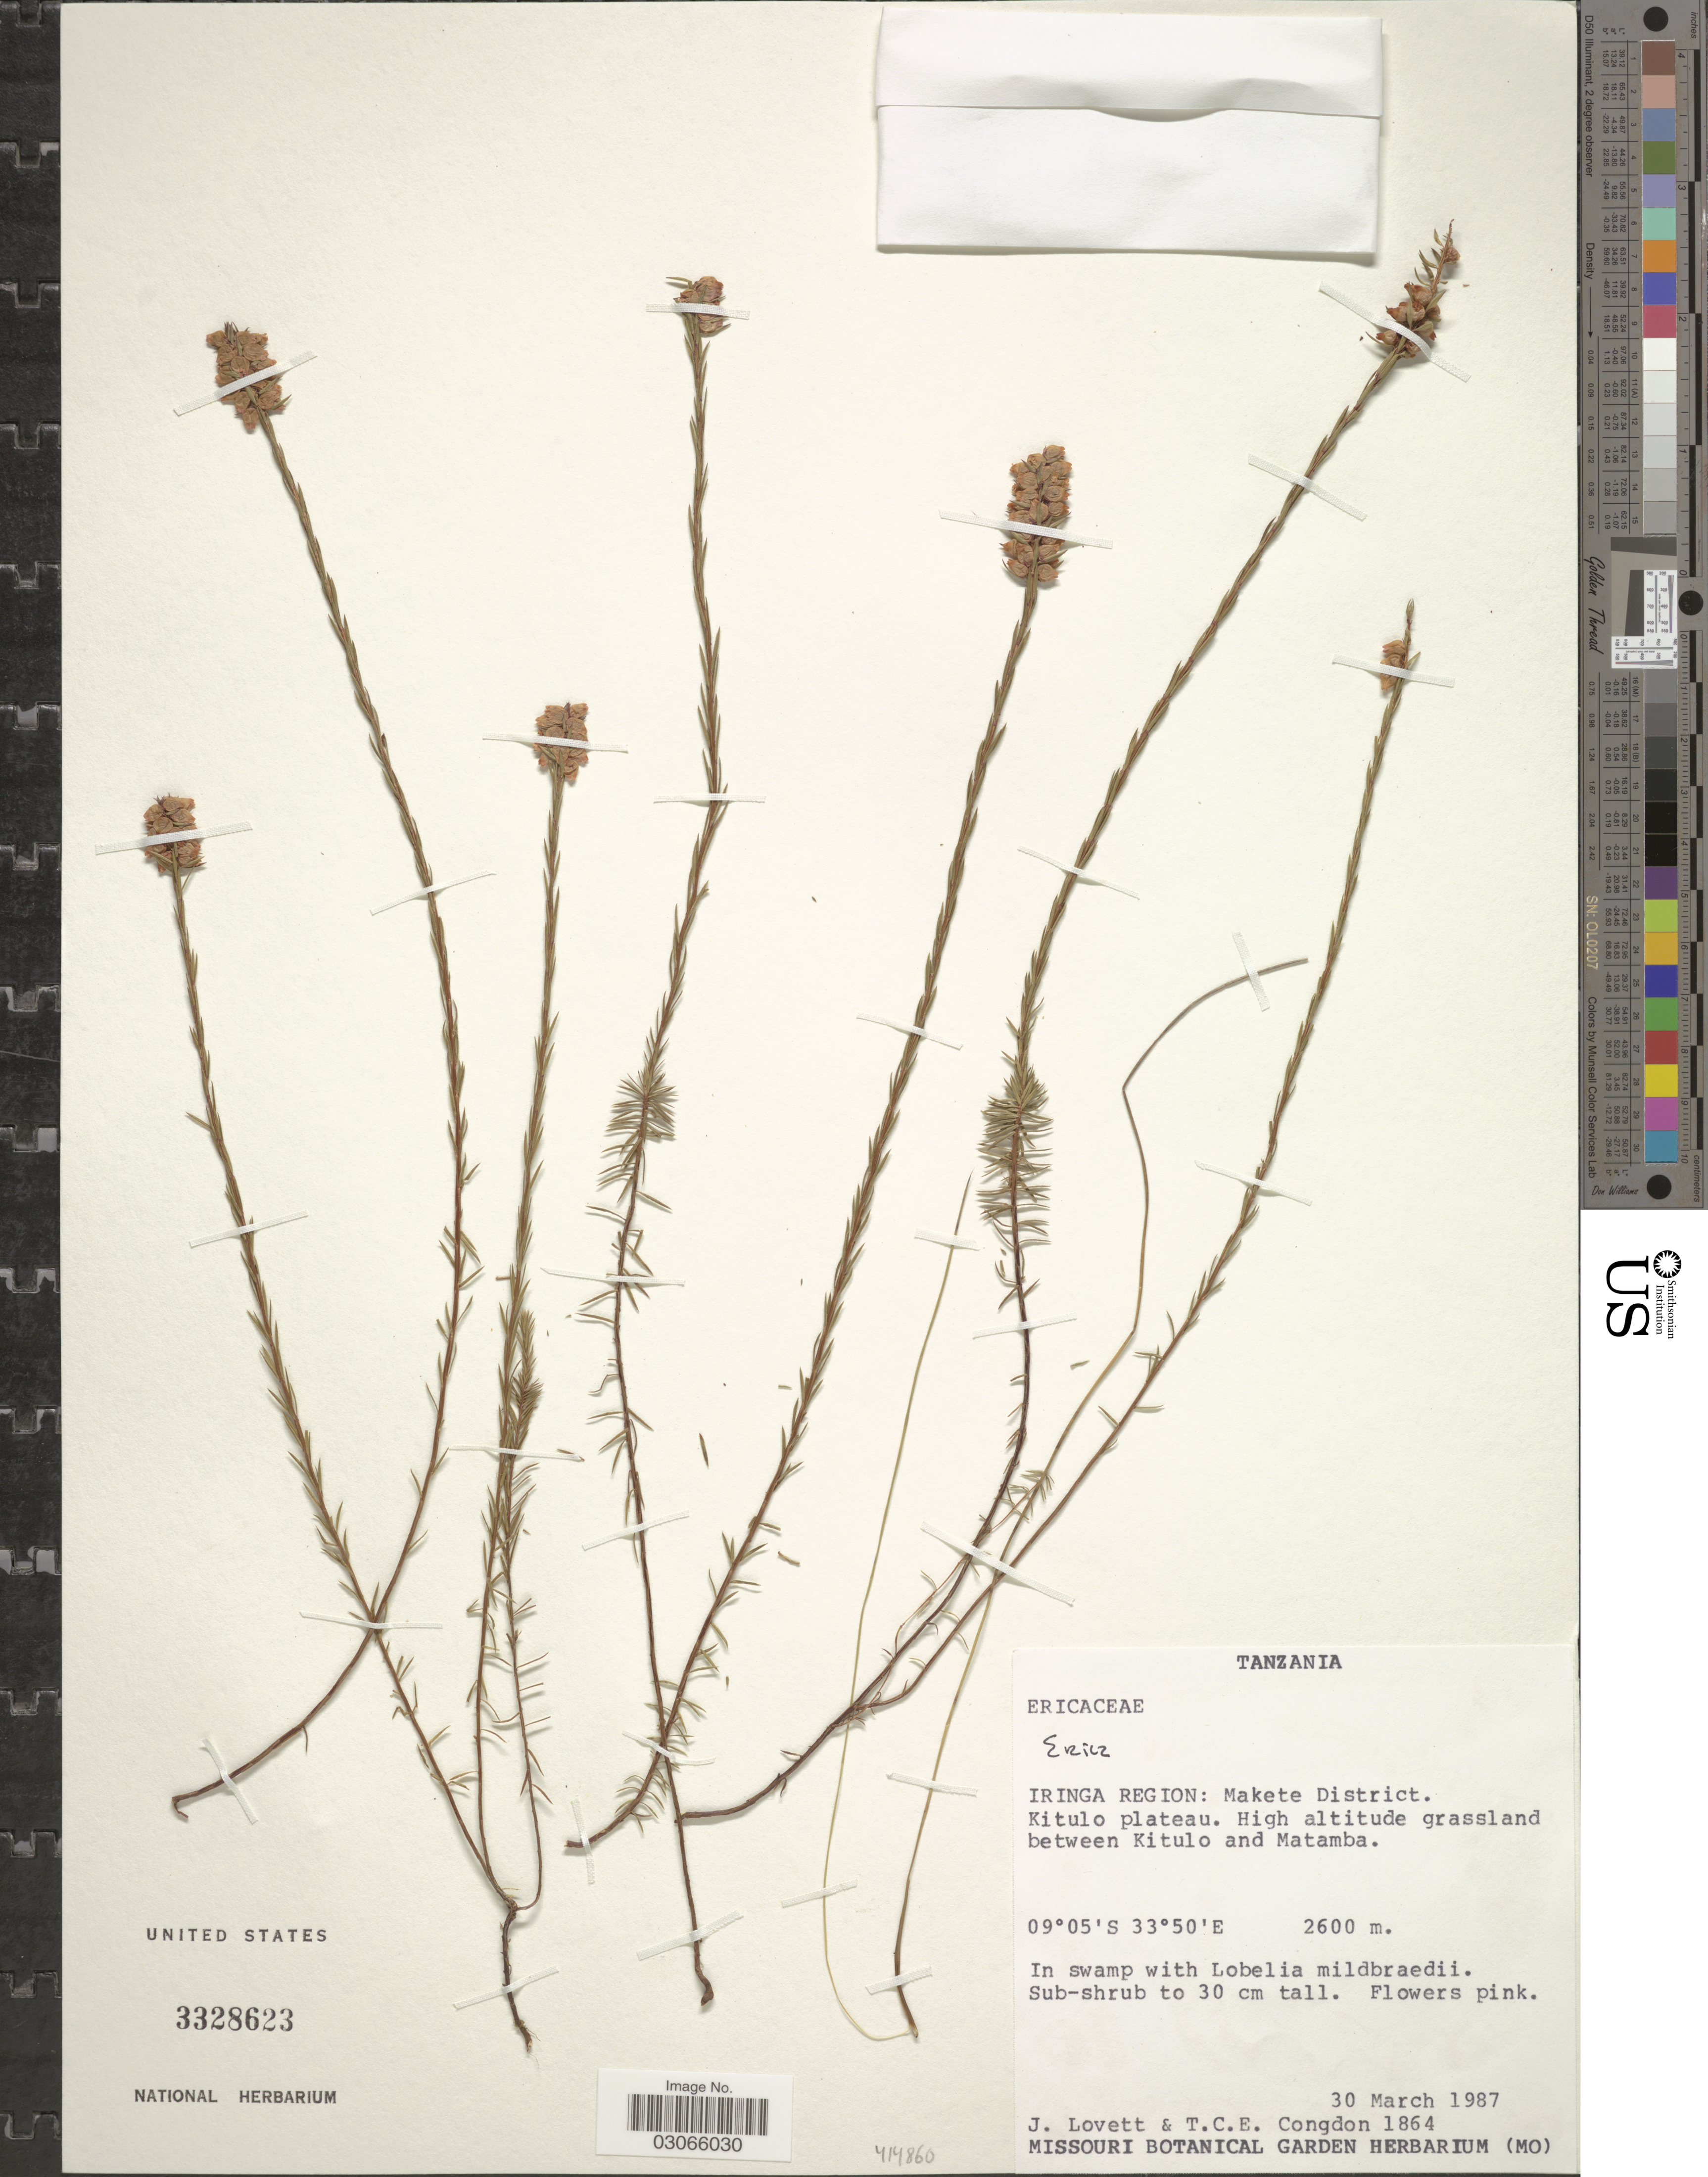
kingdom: Plantae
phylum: Tracheophyta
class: Magnoliopsida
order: Ericales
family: Ericaceae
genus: Erica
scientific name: Erica sp.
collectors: J. Lovett & T. Congdon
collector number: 1864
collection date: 1987-03-30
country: Tanzania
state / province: Iringa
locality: Iringa Region: Makete District. Kitulo plateau. High altitude grassland between Kitulo and Matamba.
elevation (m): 2600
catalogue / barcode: US 3328623